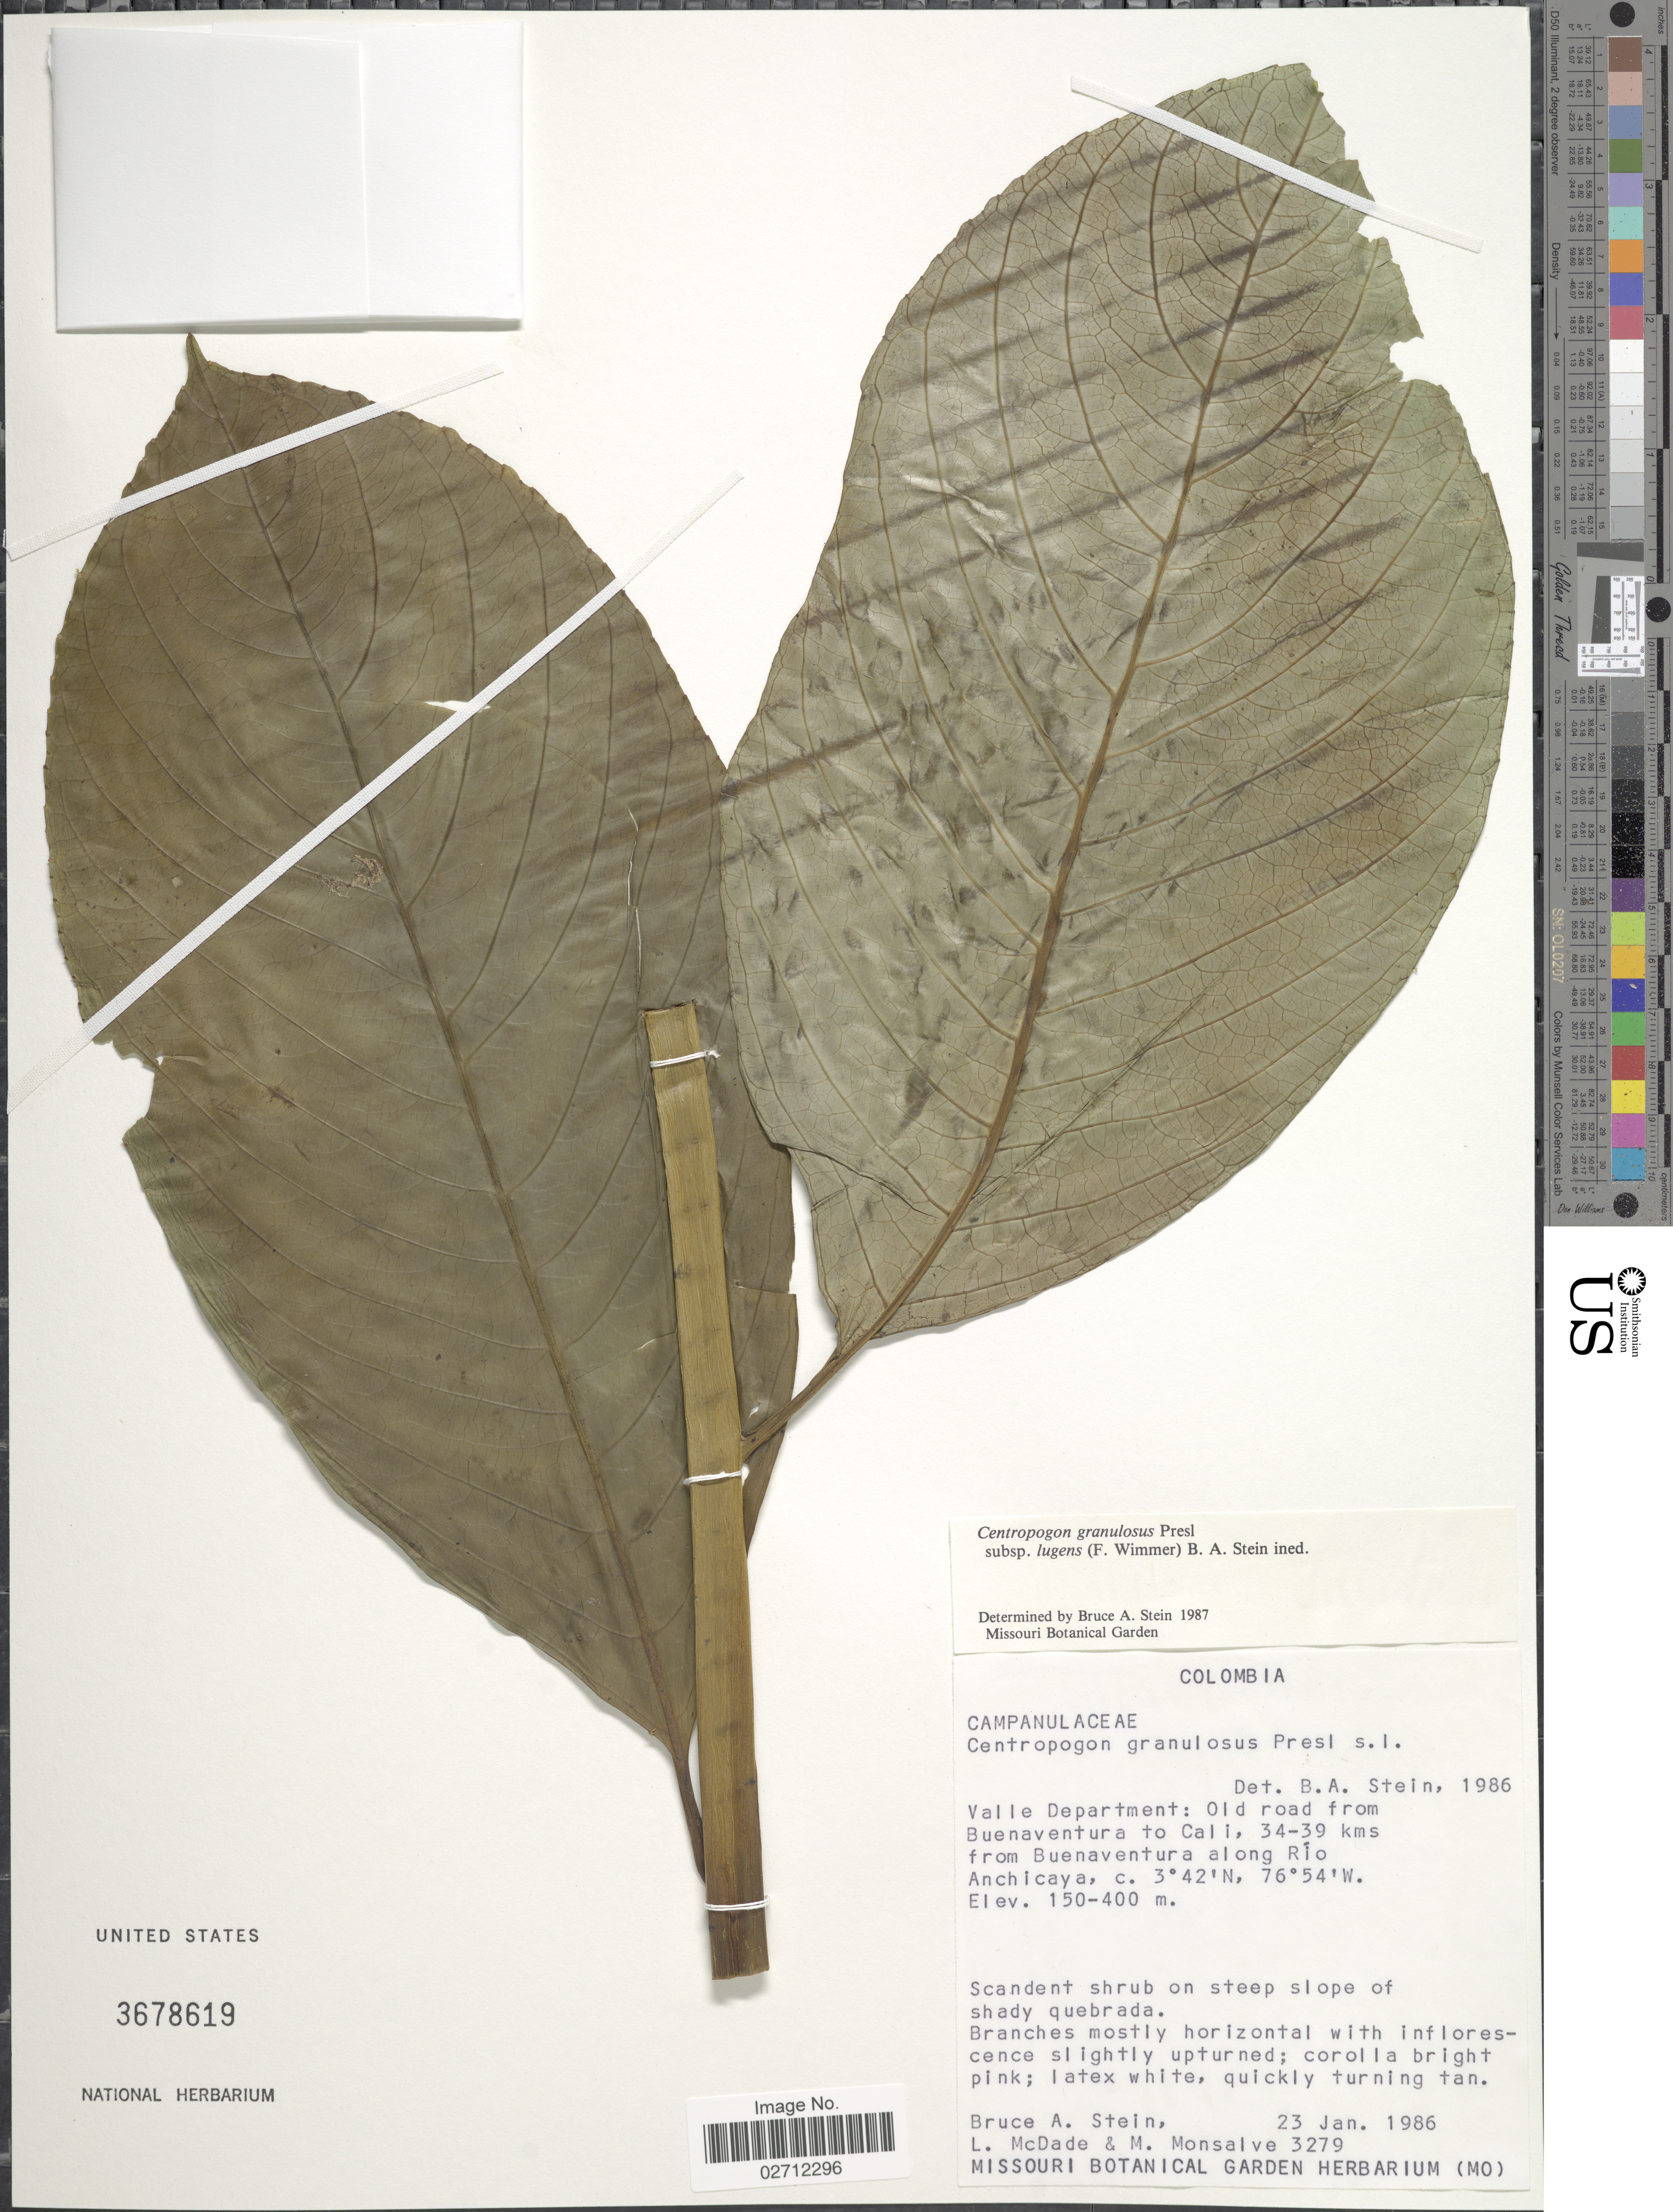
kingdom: Plantae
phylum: Tracheophyta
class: Magnoliopsida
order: Asterales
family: Campanulaceae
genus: Centropogon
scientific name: Centropogon granulosus subsp. lugens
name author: B.A. Stein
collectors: B. A. Stein, L. McDade & M. Monsalve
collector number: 3279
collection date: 1986-01-23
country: Colombia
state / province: Valle del Cauca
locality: Valle Department: Old road from Buenaventura to Cali, 34-39 kms from Buenaventura along Río Anchicaya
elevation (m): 150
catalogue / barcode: US 3678619